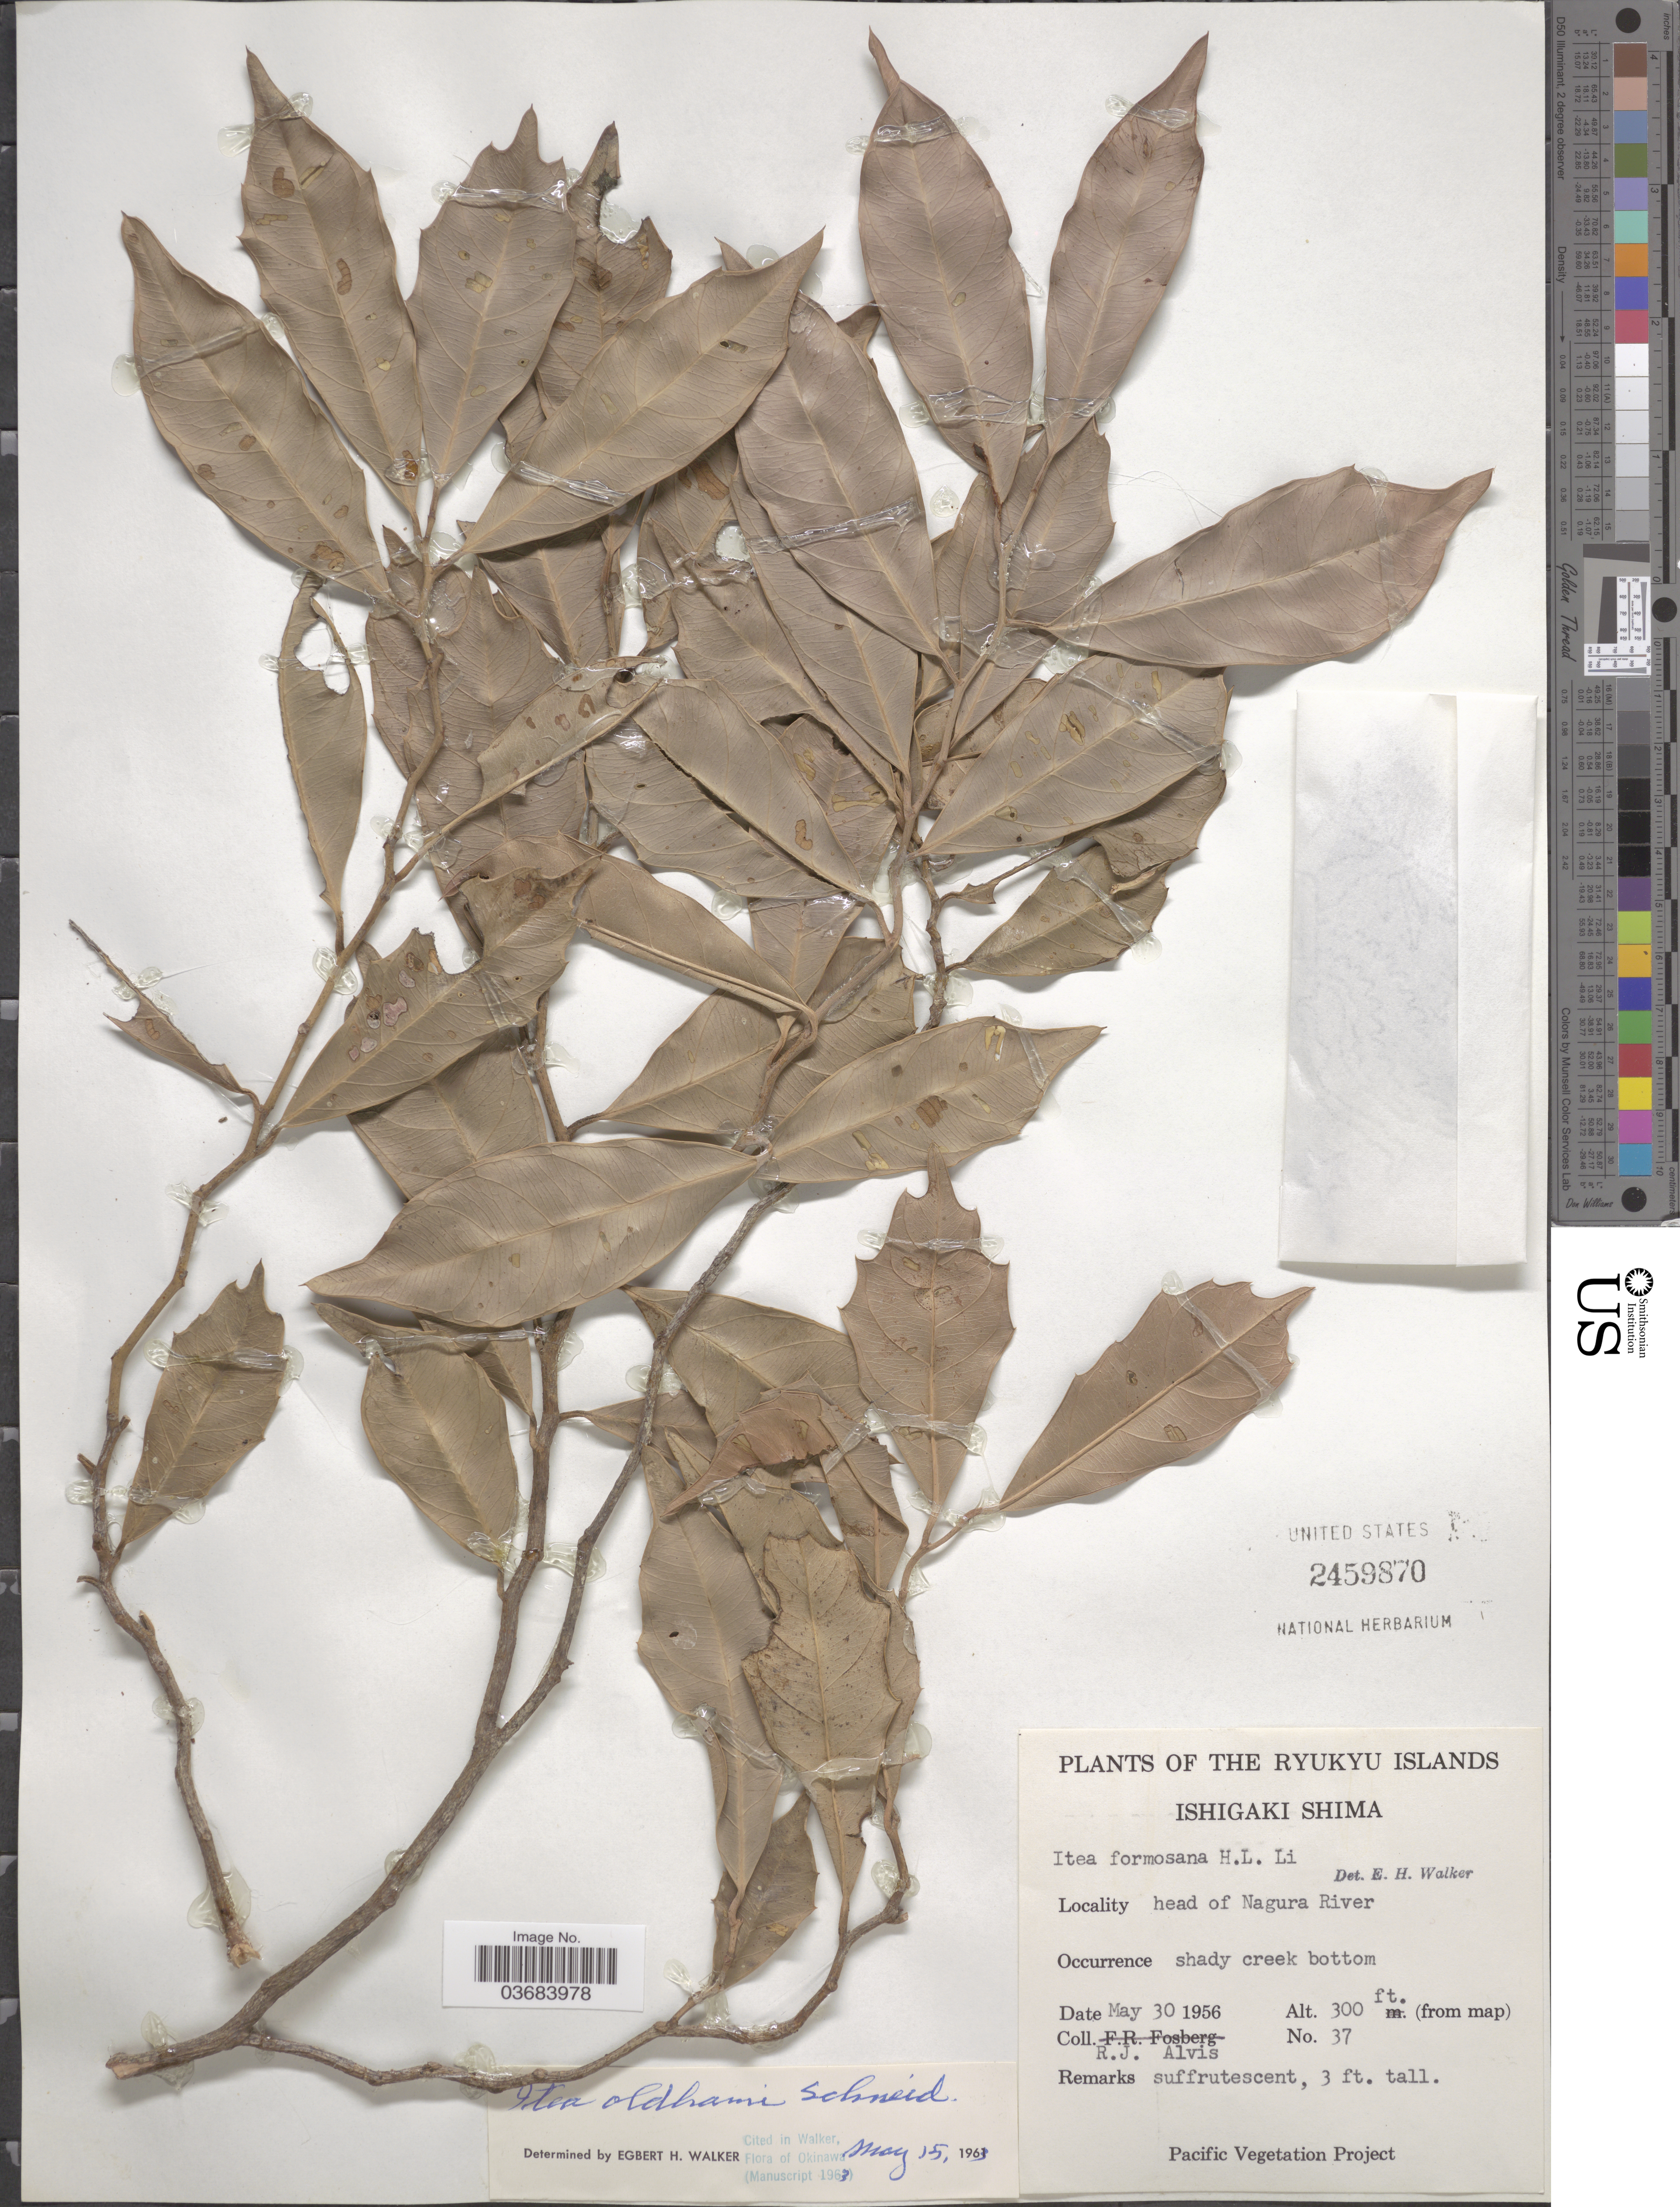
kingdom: Plantae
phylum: Tracheophyta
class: Magnoliopsida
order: Saxifragales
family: Iteaceae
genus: Itea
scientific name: Itea oldhamii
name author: C.K. Schneid.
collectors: R. Alvis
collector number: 37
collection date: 1956-05-30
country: Japan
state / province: Okinawa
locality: The Ryukyu Islands. Ishigaki Shima. Head of Nagura River.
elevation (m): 91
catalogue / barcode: US 2459870